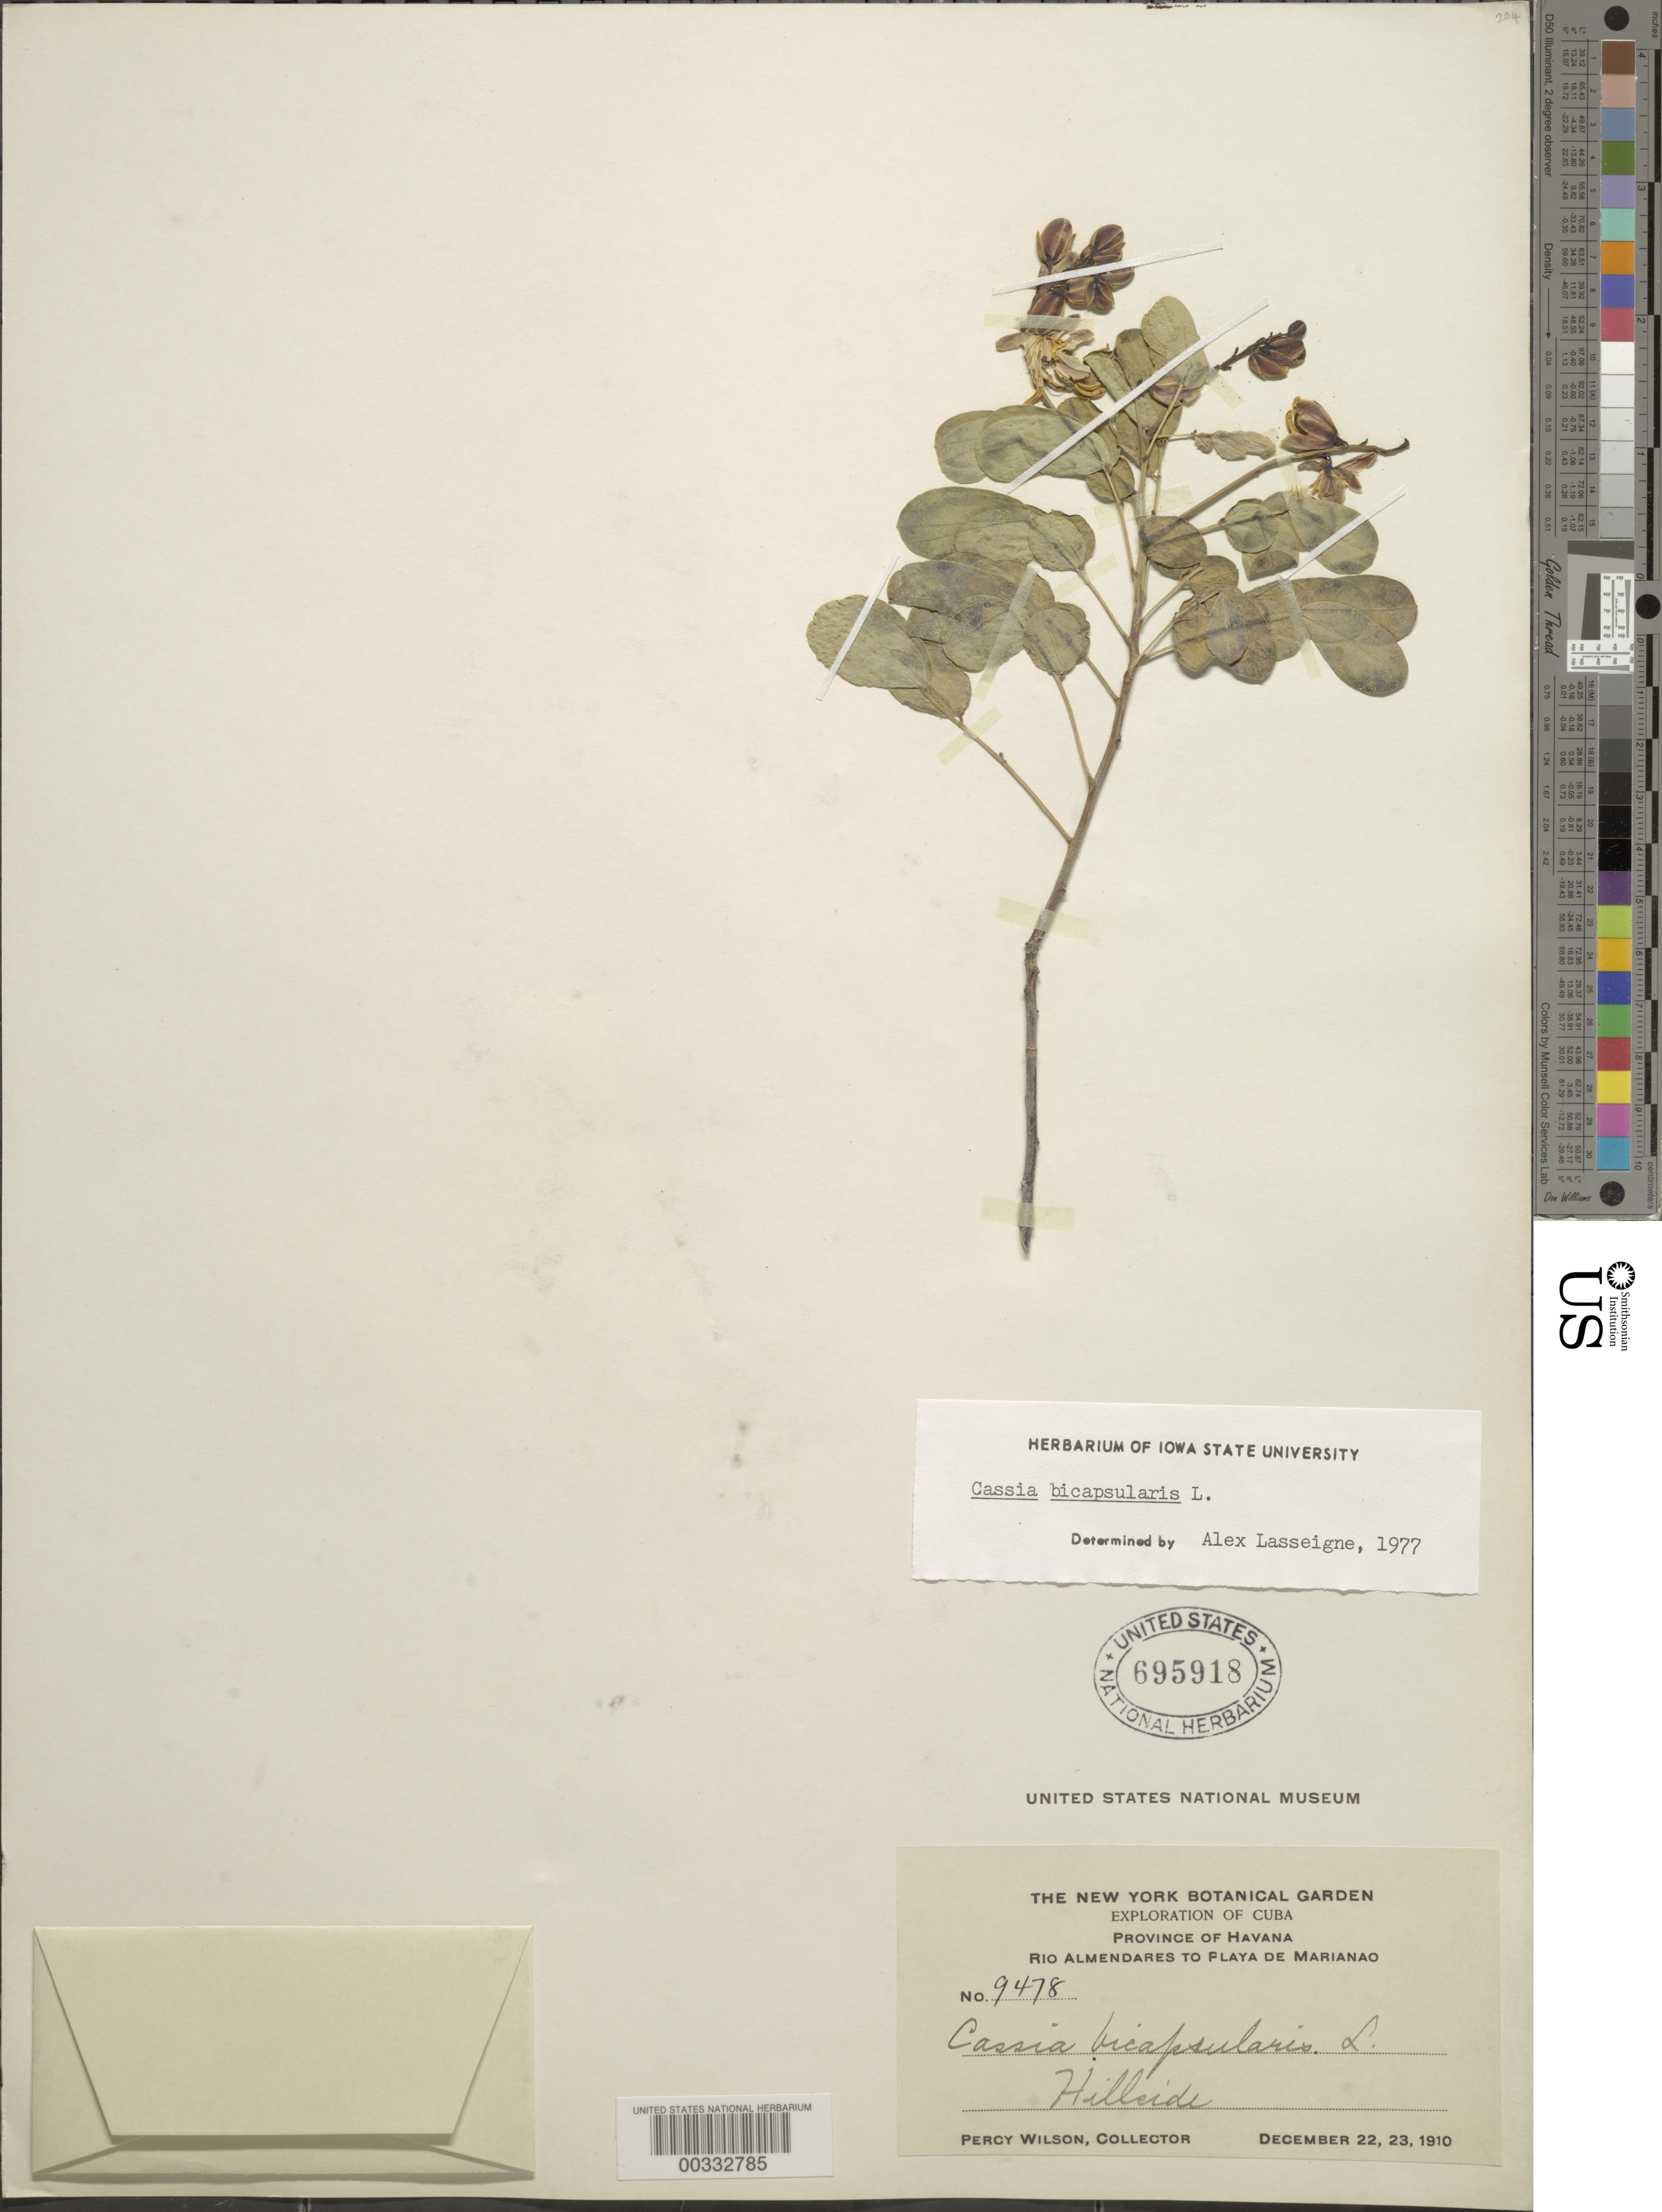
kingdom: Plantae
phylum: Tracheophyta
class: Magnoliopsida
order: Fabales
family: Fabaceae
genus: Senna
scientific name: Senna bicapsularis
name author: (L.) Roxb.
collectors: P. Wilson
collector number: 9478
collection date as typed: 22 Dec 1910 and 23 Dec 1910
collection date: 1910-12-22,1910-12-23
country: Cuba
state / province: La Habana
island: Greater Antilles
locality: Rio almendares to playa de marianao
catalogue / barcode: US 695918